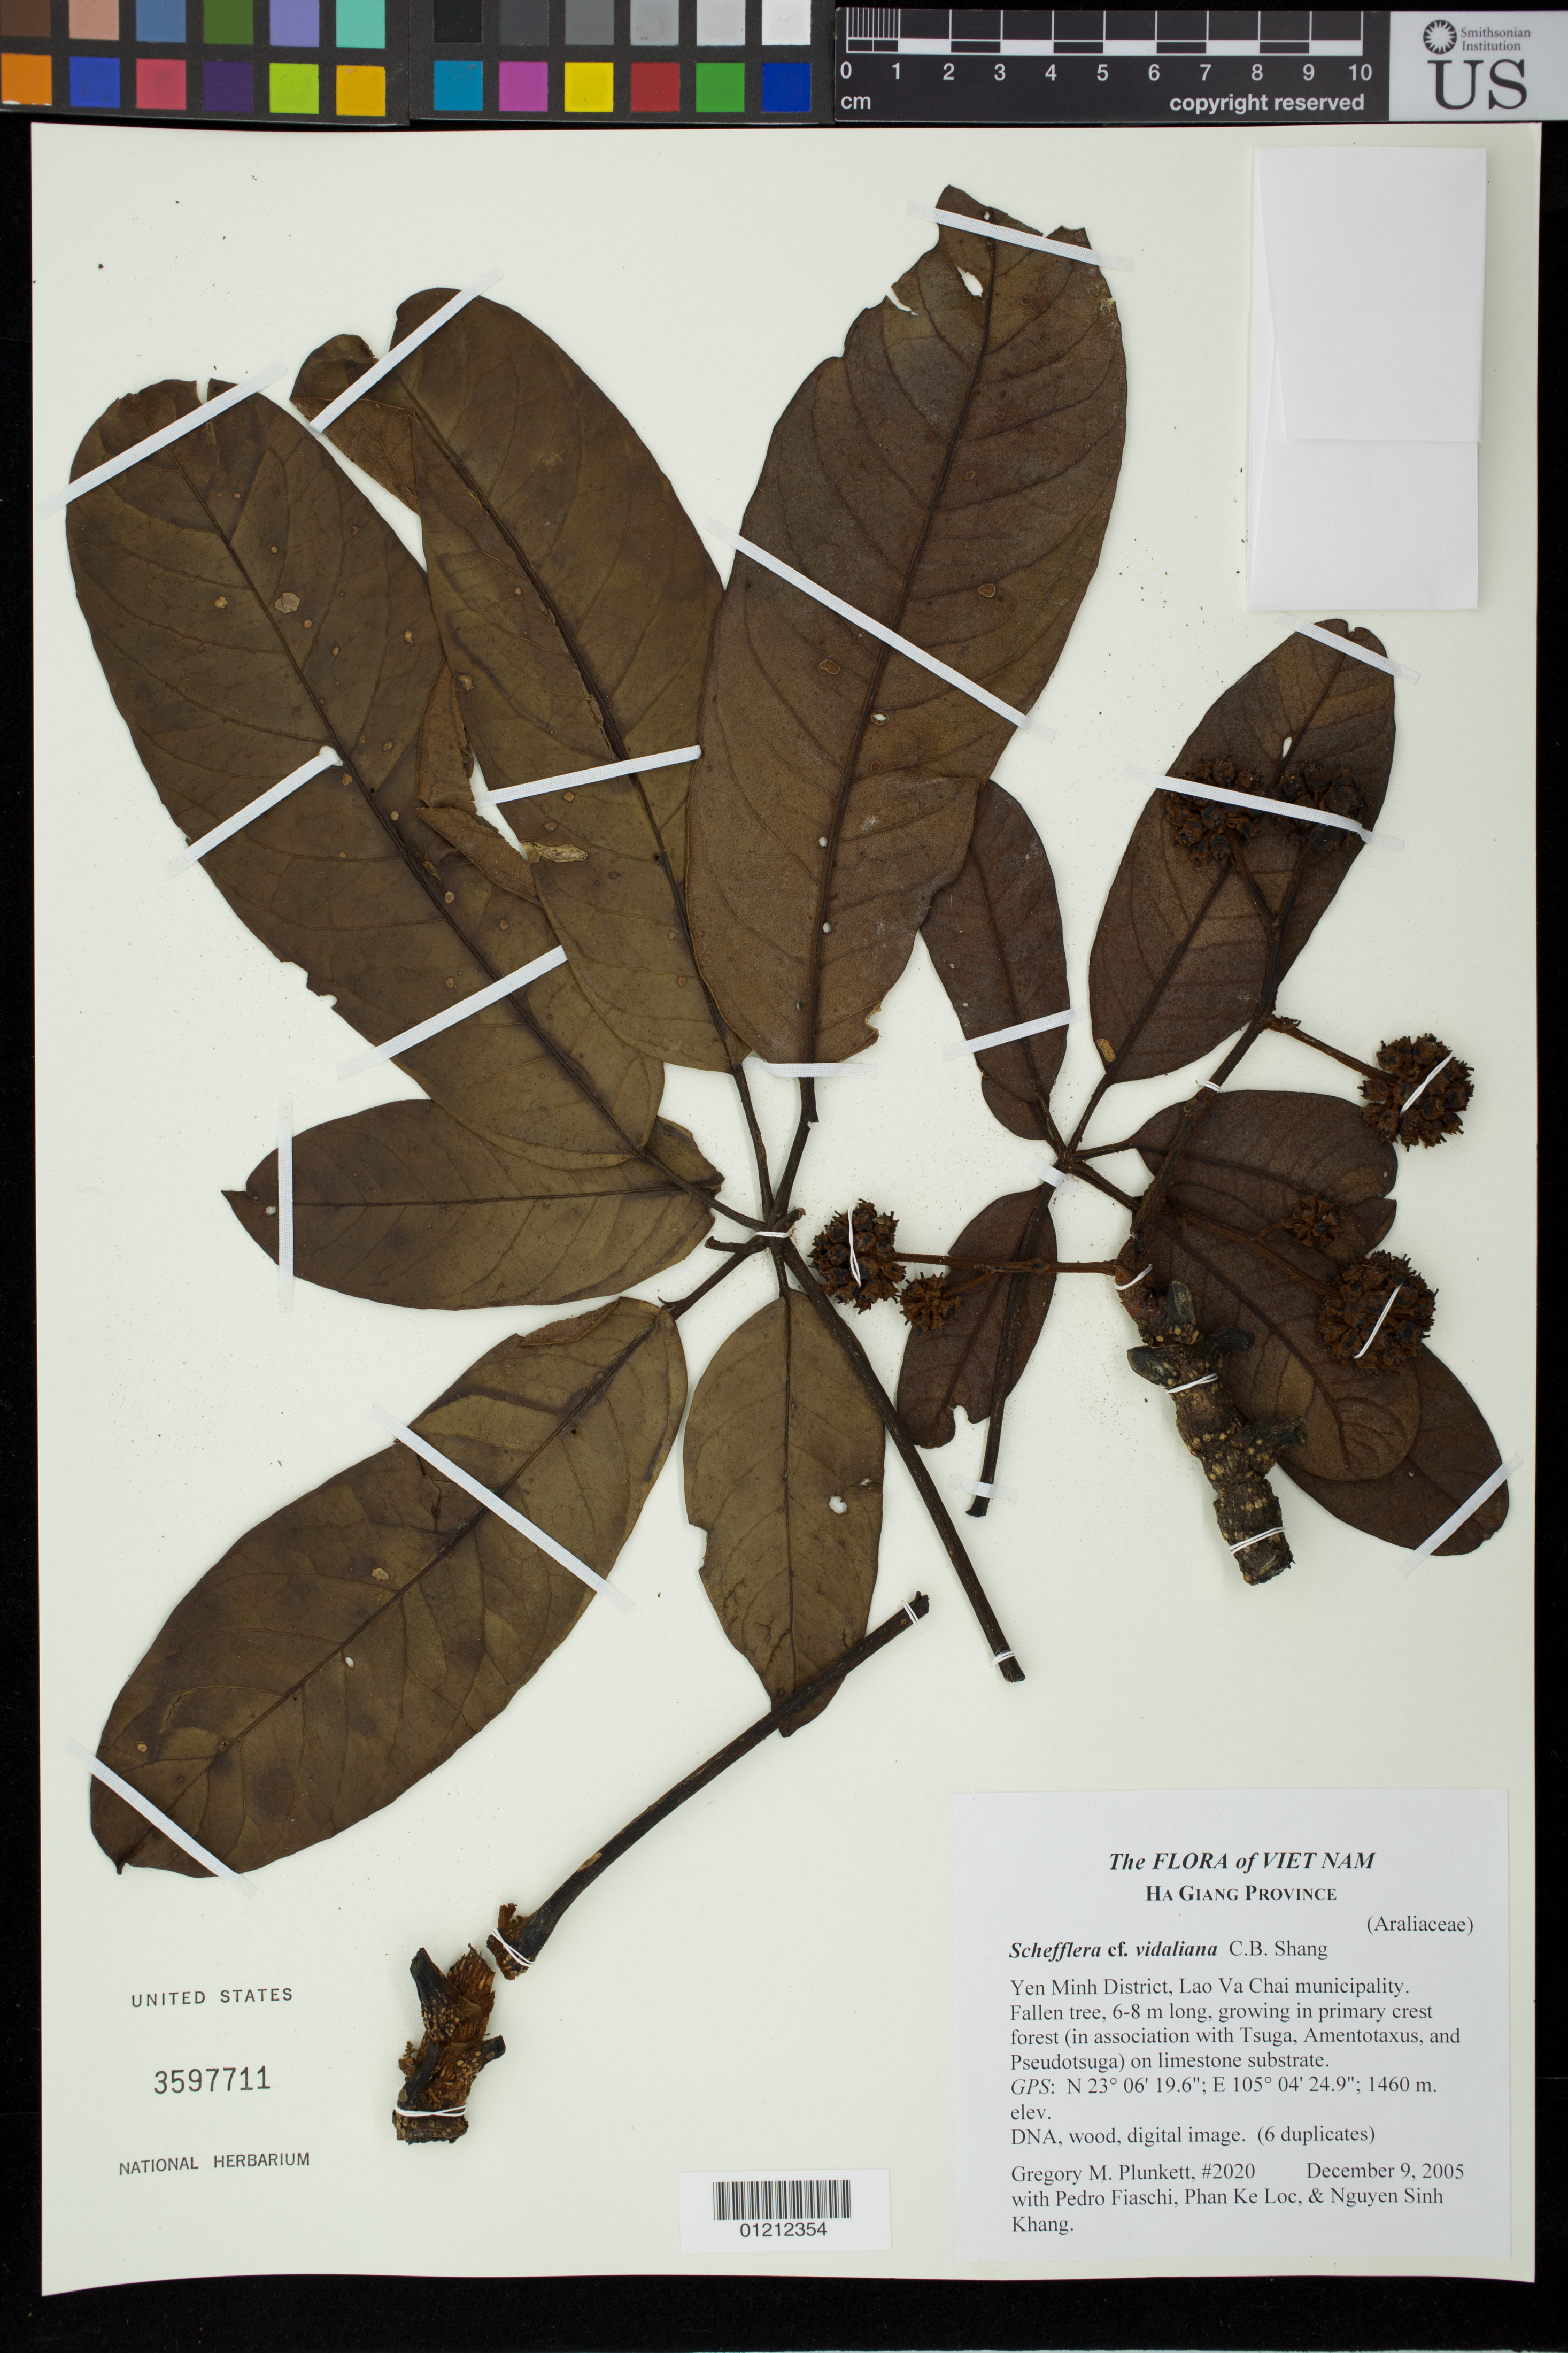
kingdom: Plantae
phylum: Tracheophyta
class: Magnoliopsida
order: Apiales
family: Araliaceae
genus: Schefflera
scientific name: Schefflera vidaliana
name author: C.B. Shang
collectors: G. M. Plunkett, P. Fiaschi, P. K. Lôc & N. Khang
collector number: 2020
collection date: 2005-12-09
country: Vietnam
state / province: Ha Giang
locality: Yen Minh District, Lao Va Chai municipality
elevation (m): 1460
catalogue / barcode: US 3597711